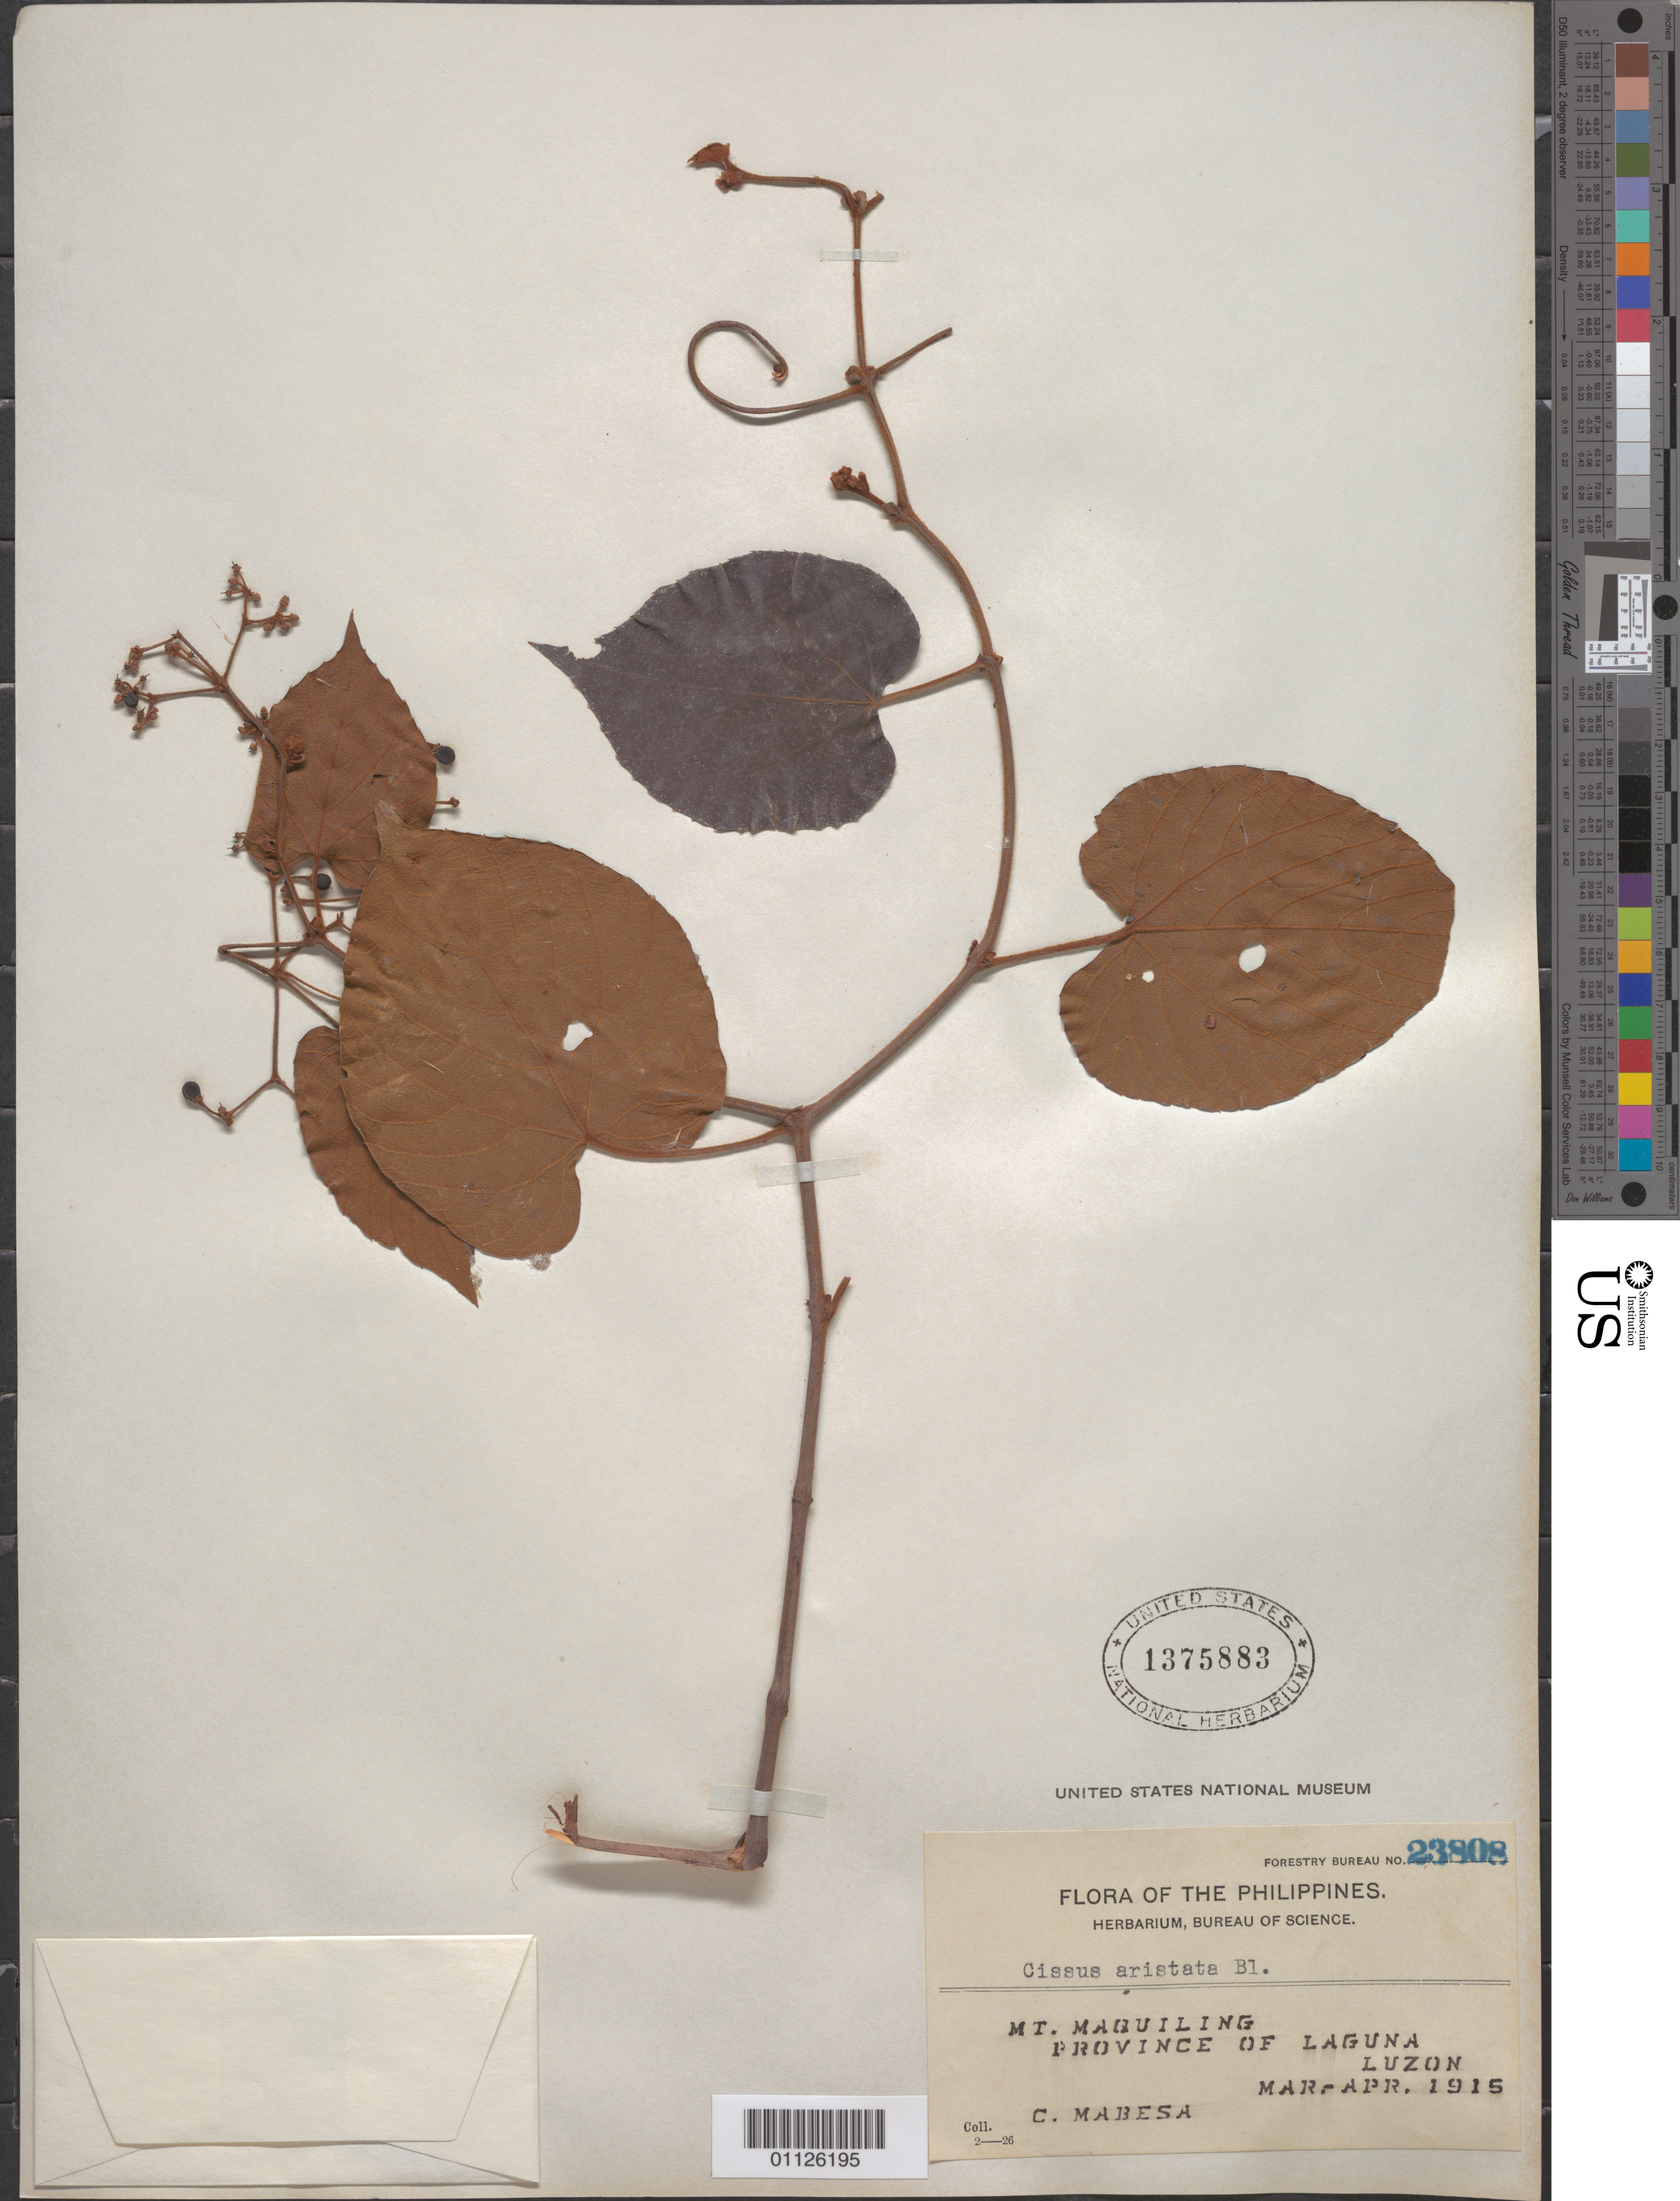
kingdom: Plantae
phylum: Tracheophyta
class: Magnoliopsida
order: Vitales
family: Vitaceae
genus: Cissus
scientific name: Cissus adnata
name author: Roxb.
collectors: C. Mabesa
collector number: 23808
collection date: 1915-03/1915-04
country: Philippines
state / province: Calabarzon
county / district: Laguna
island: Luzon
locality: Mt Maquiling, Luzon.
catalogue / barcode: US 1375883